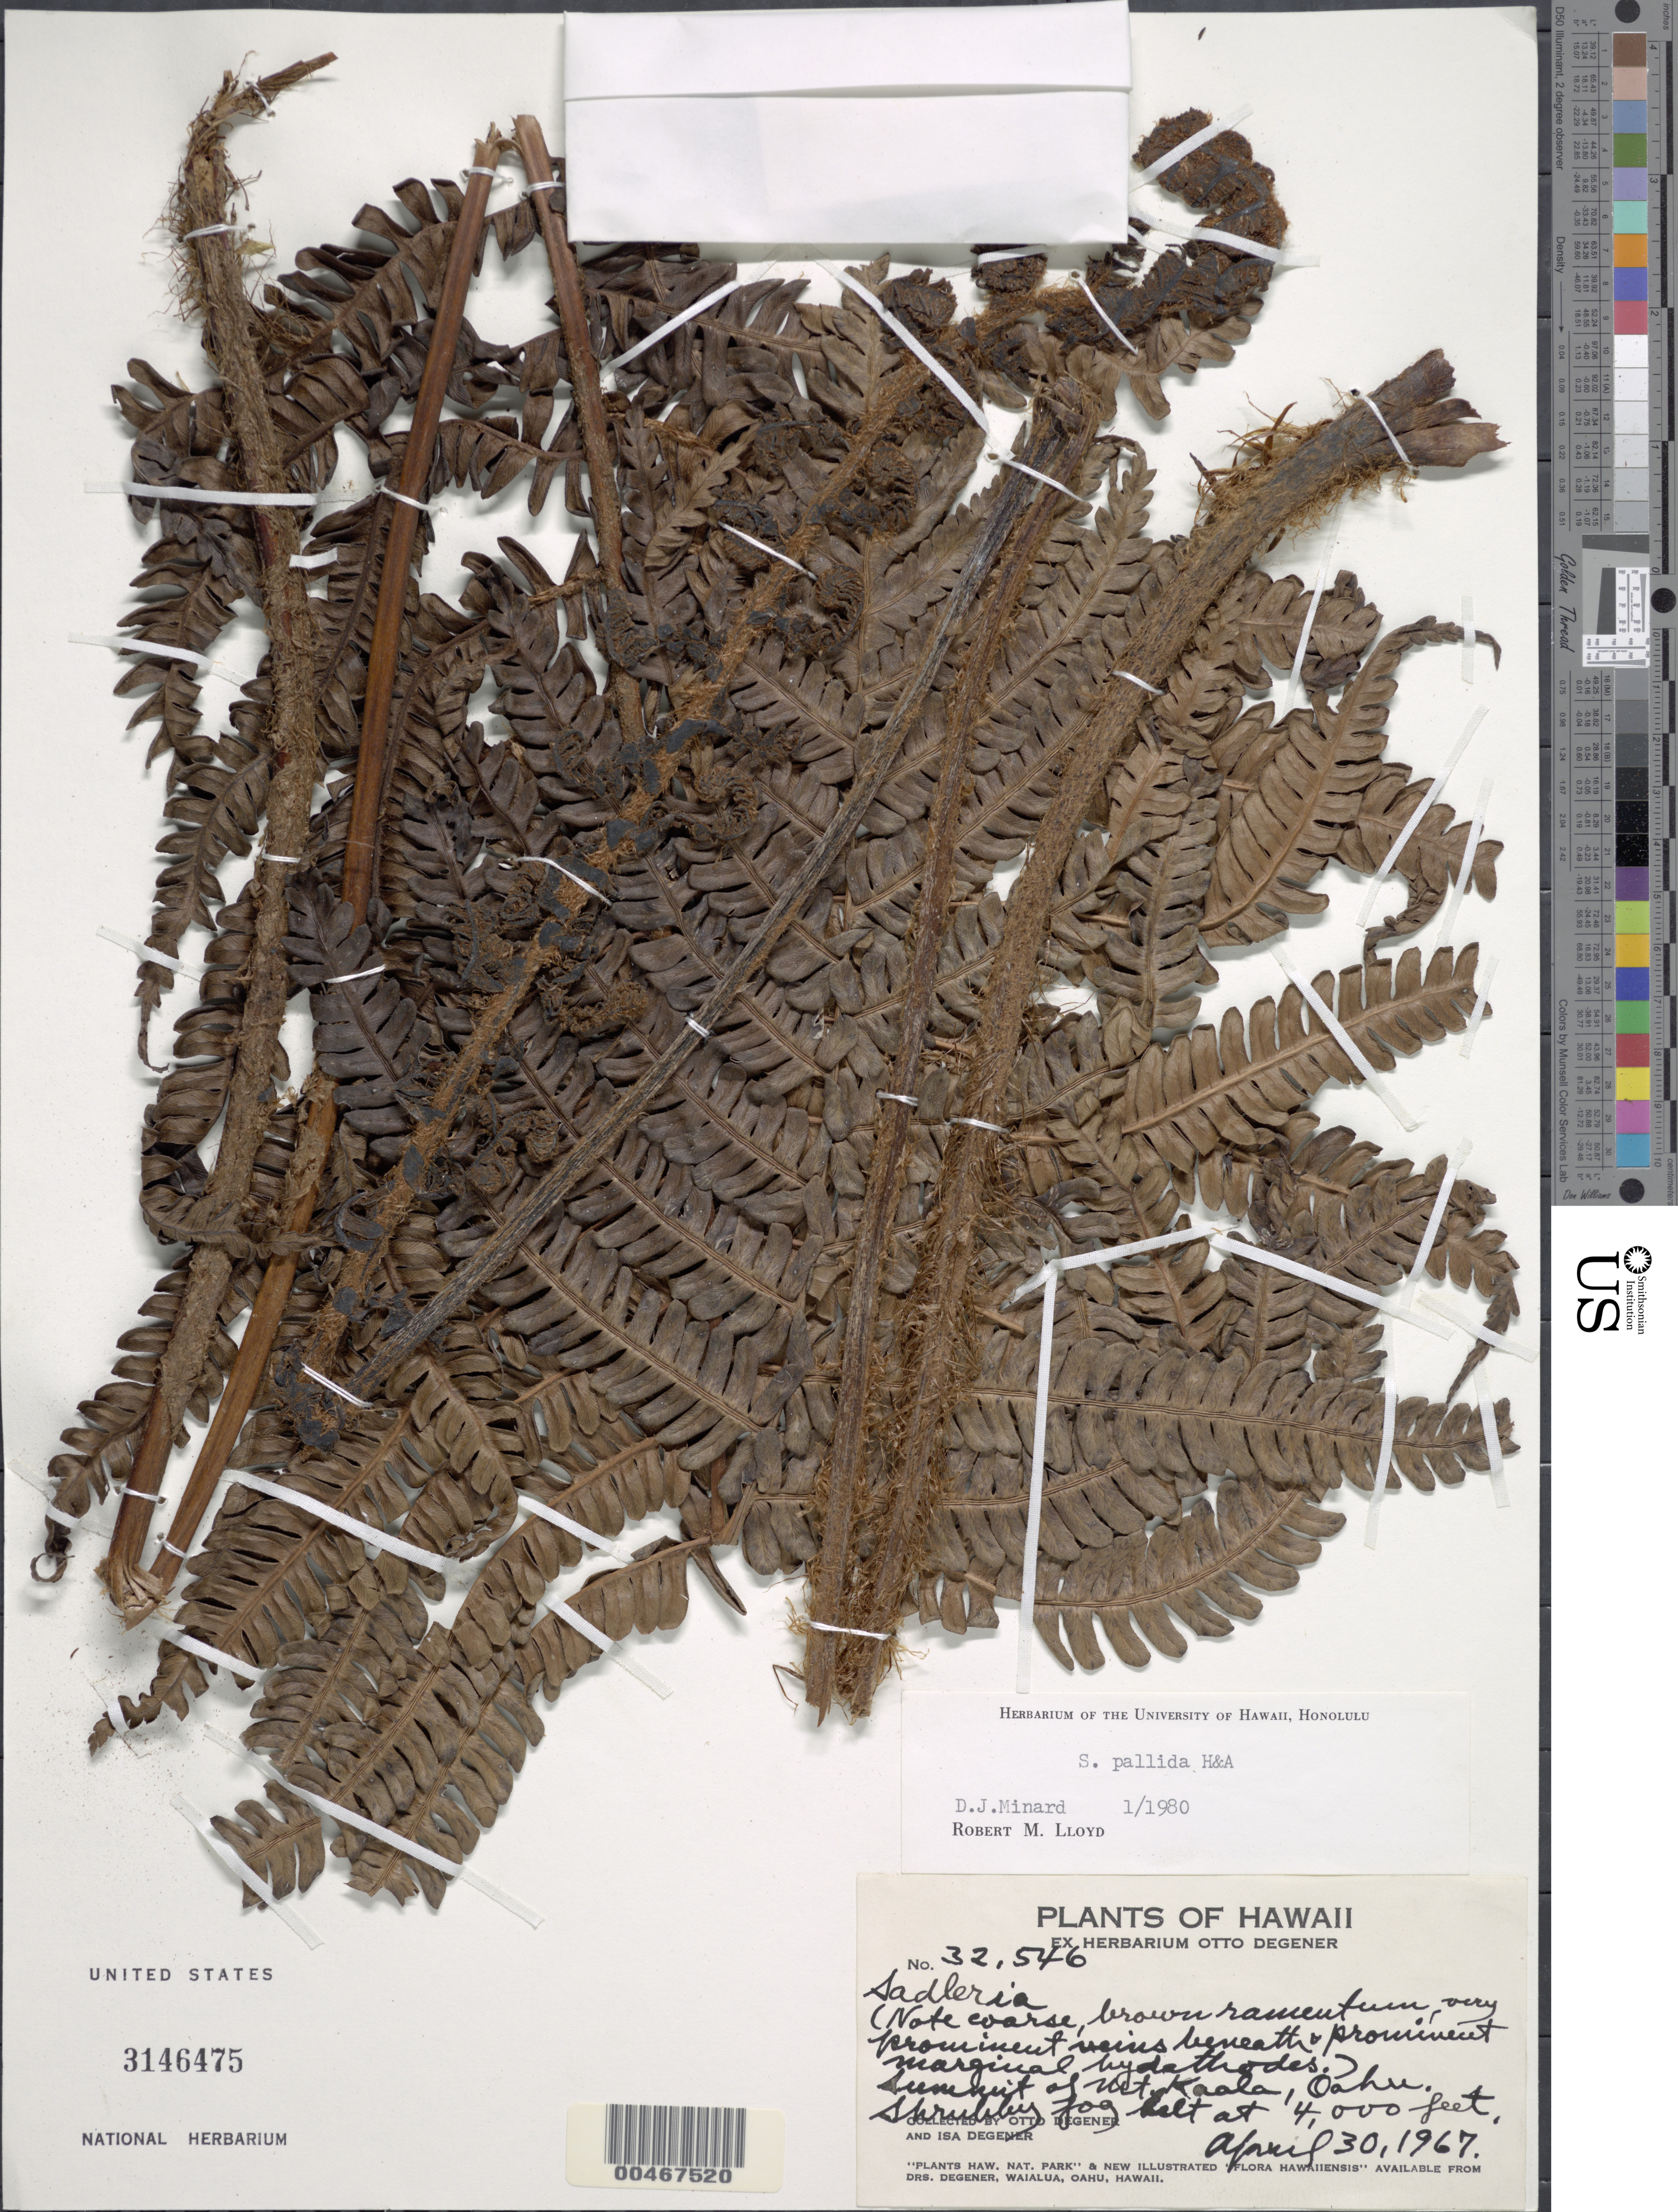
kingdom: Plantae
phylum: Tracheophyta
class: Polypodiopsida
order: Polypodiales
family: Blechnaceae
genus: Sadleria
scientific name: Sadleria pallida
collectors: O. Degener & I. Degener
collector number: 32546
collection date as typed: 30 Apr 1967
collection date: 1967-04-30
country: United States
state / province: Hawaii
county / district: Honolulu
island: Oahu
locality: Summit of Mt. Kaala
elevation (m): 1219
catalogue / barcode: US 3146475